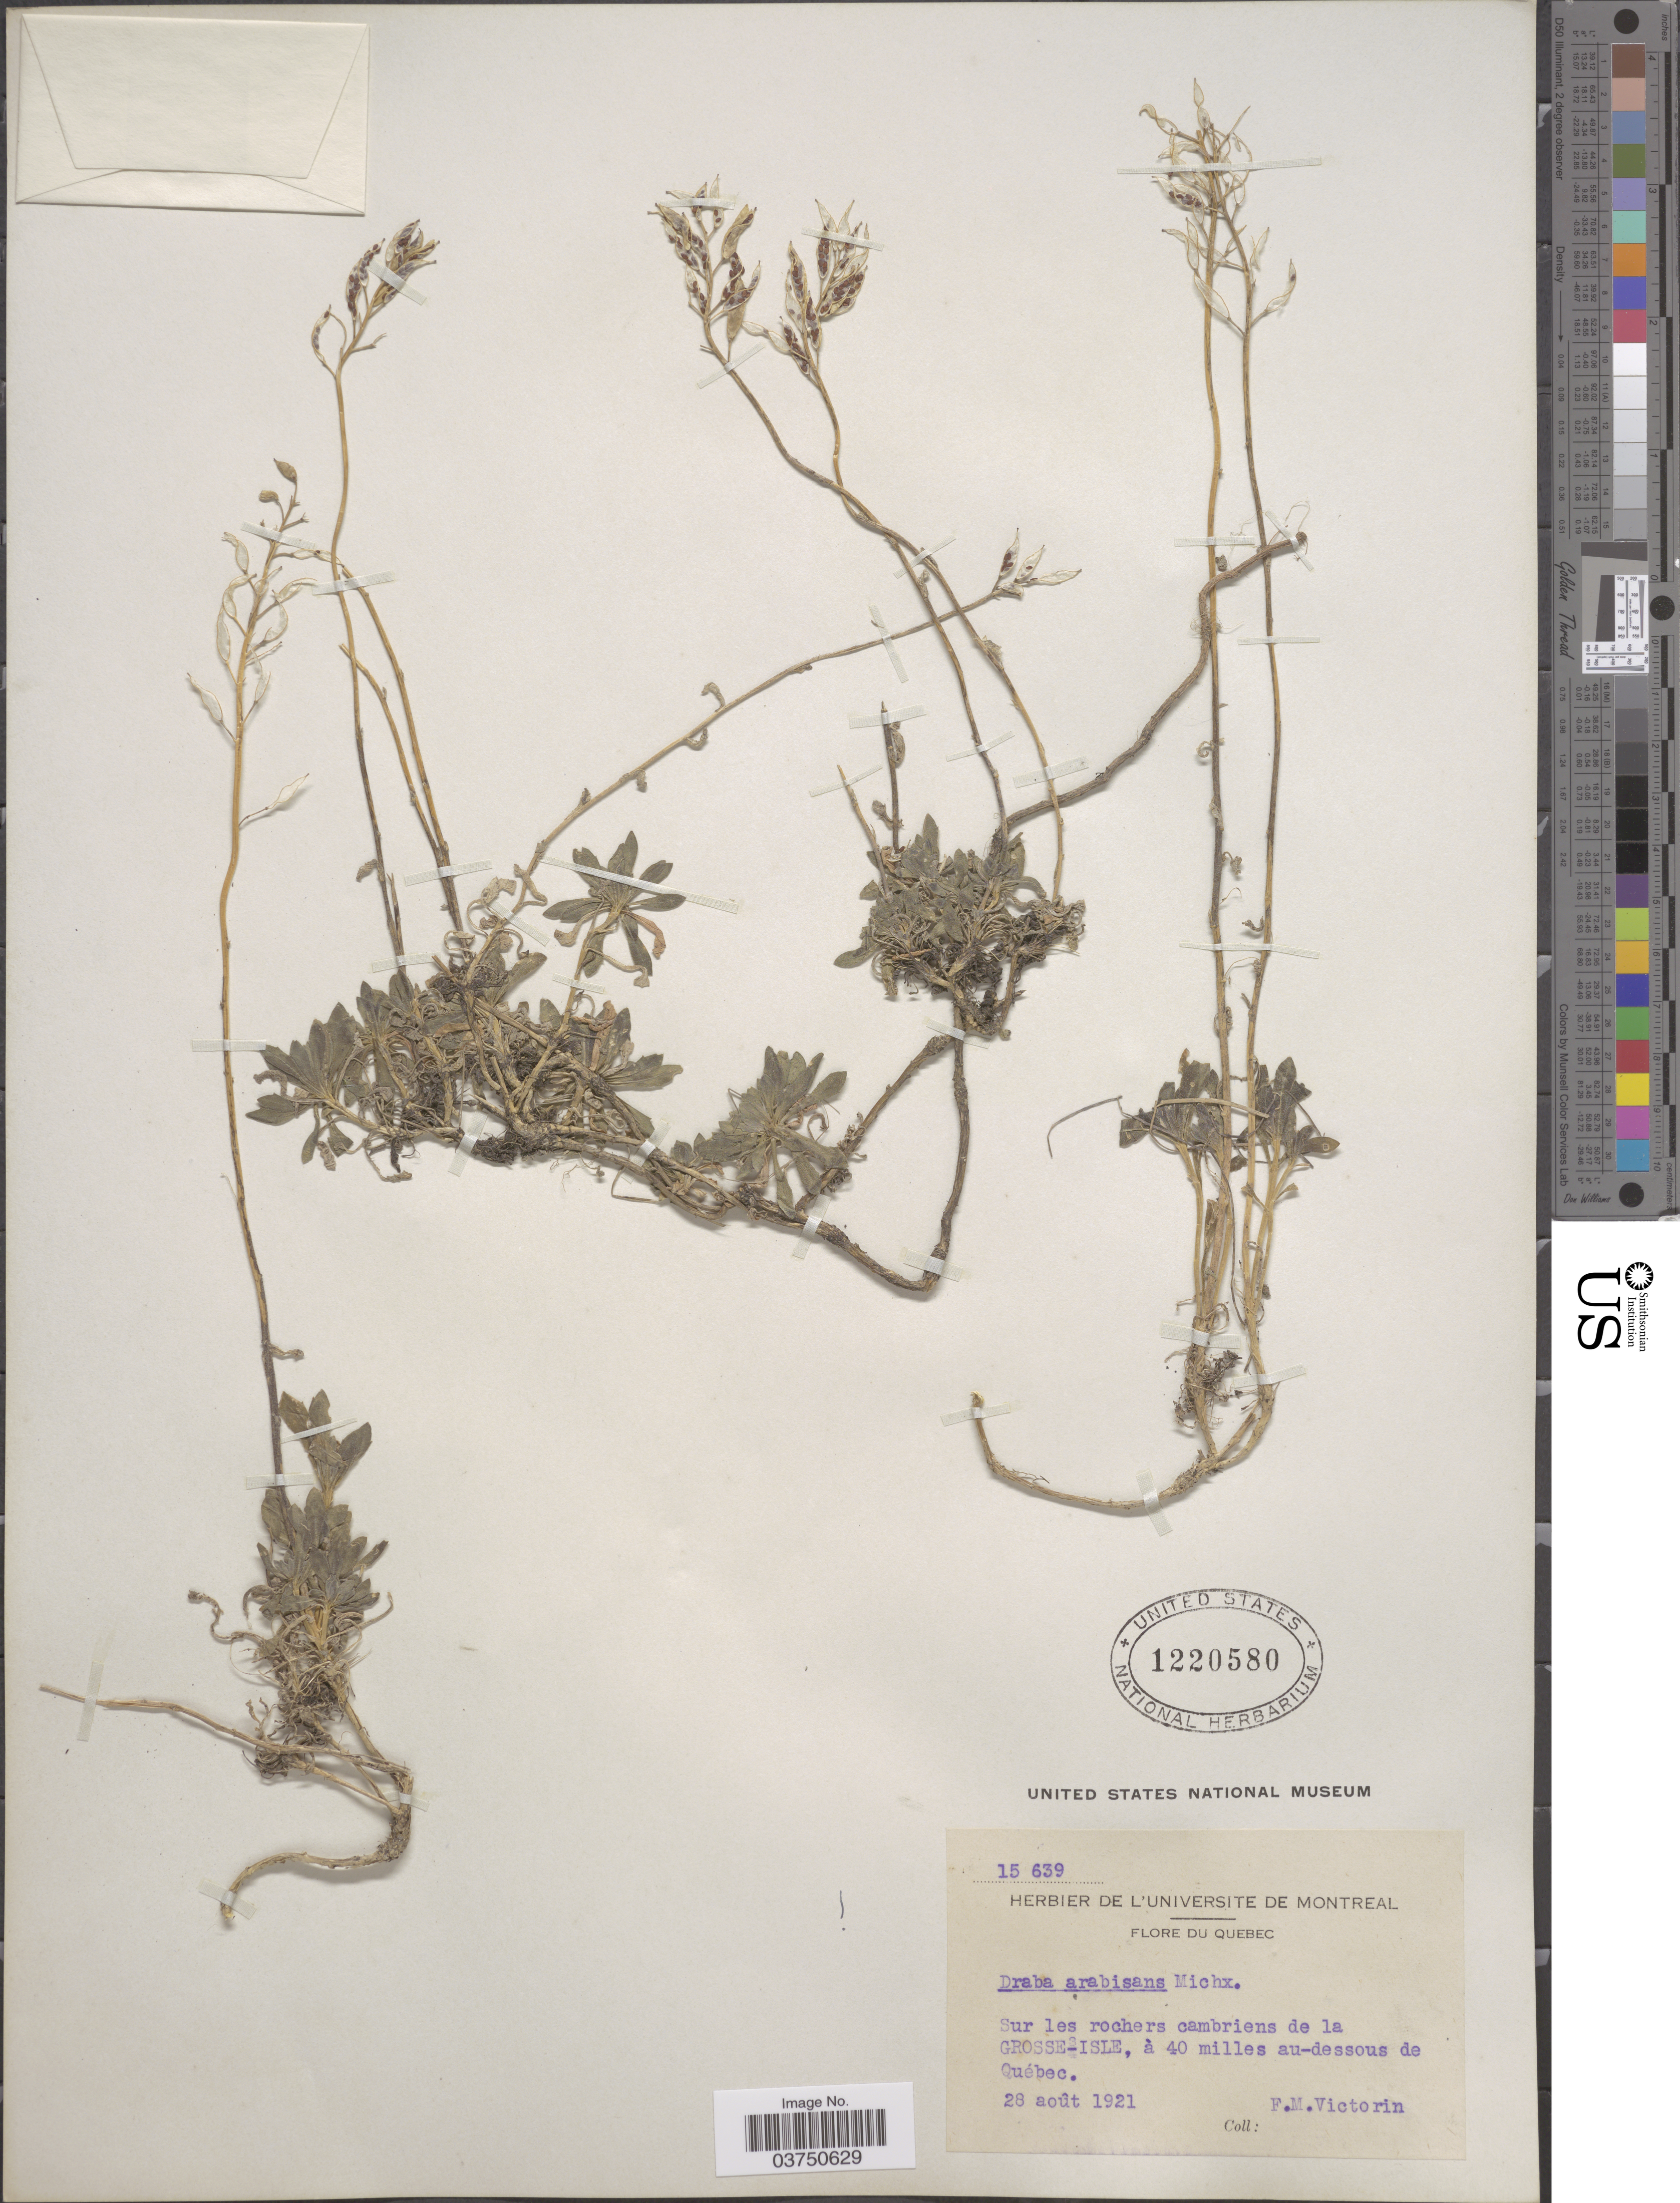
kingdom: Plantae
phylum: Tracheophyta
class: Magnoliopsida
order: Brassicales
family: Brassicaceae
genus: Draba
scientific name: Draba arabisans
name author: Michx.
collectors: F. Victorin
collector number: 15639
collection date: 1921-08-28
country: Canada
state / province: Quebec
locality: Sur les rochers cambriens de la Grosse-Isle, à 40 miles au-dessous de Québec.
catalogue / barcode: US 1220580